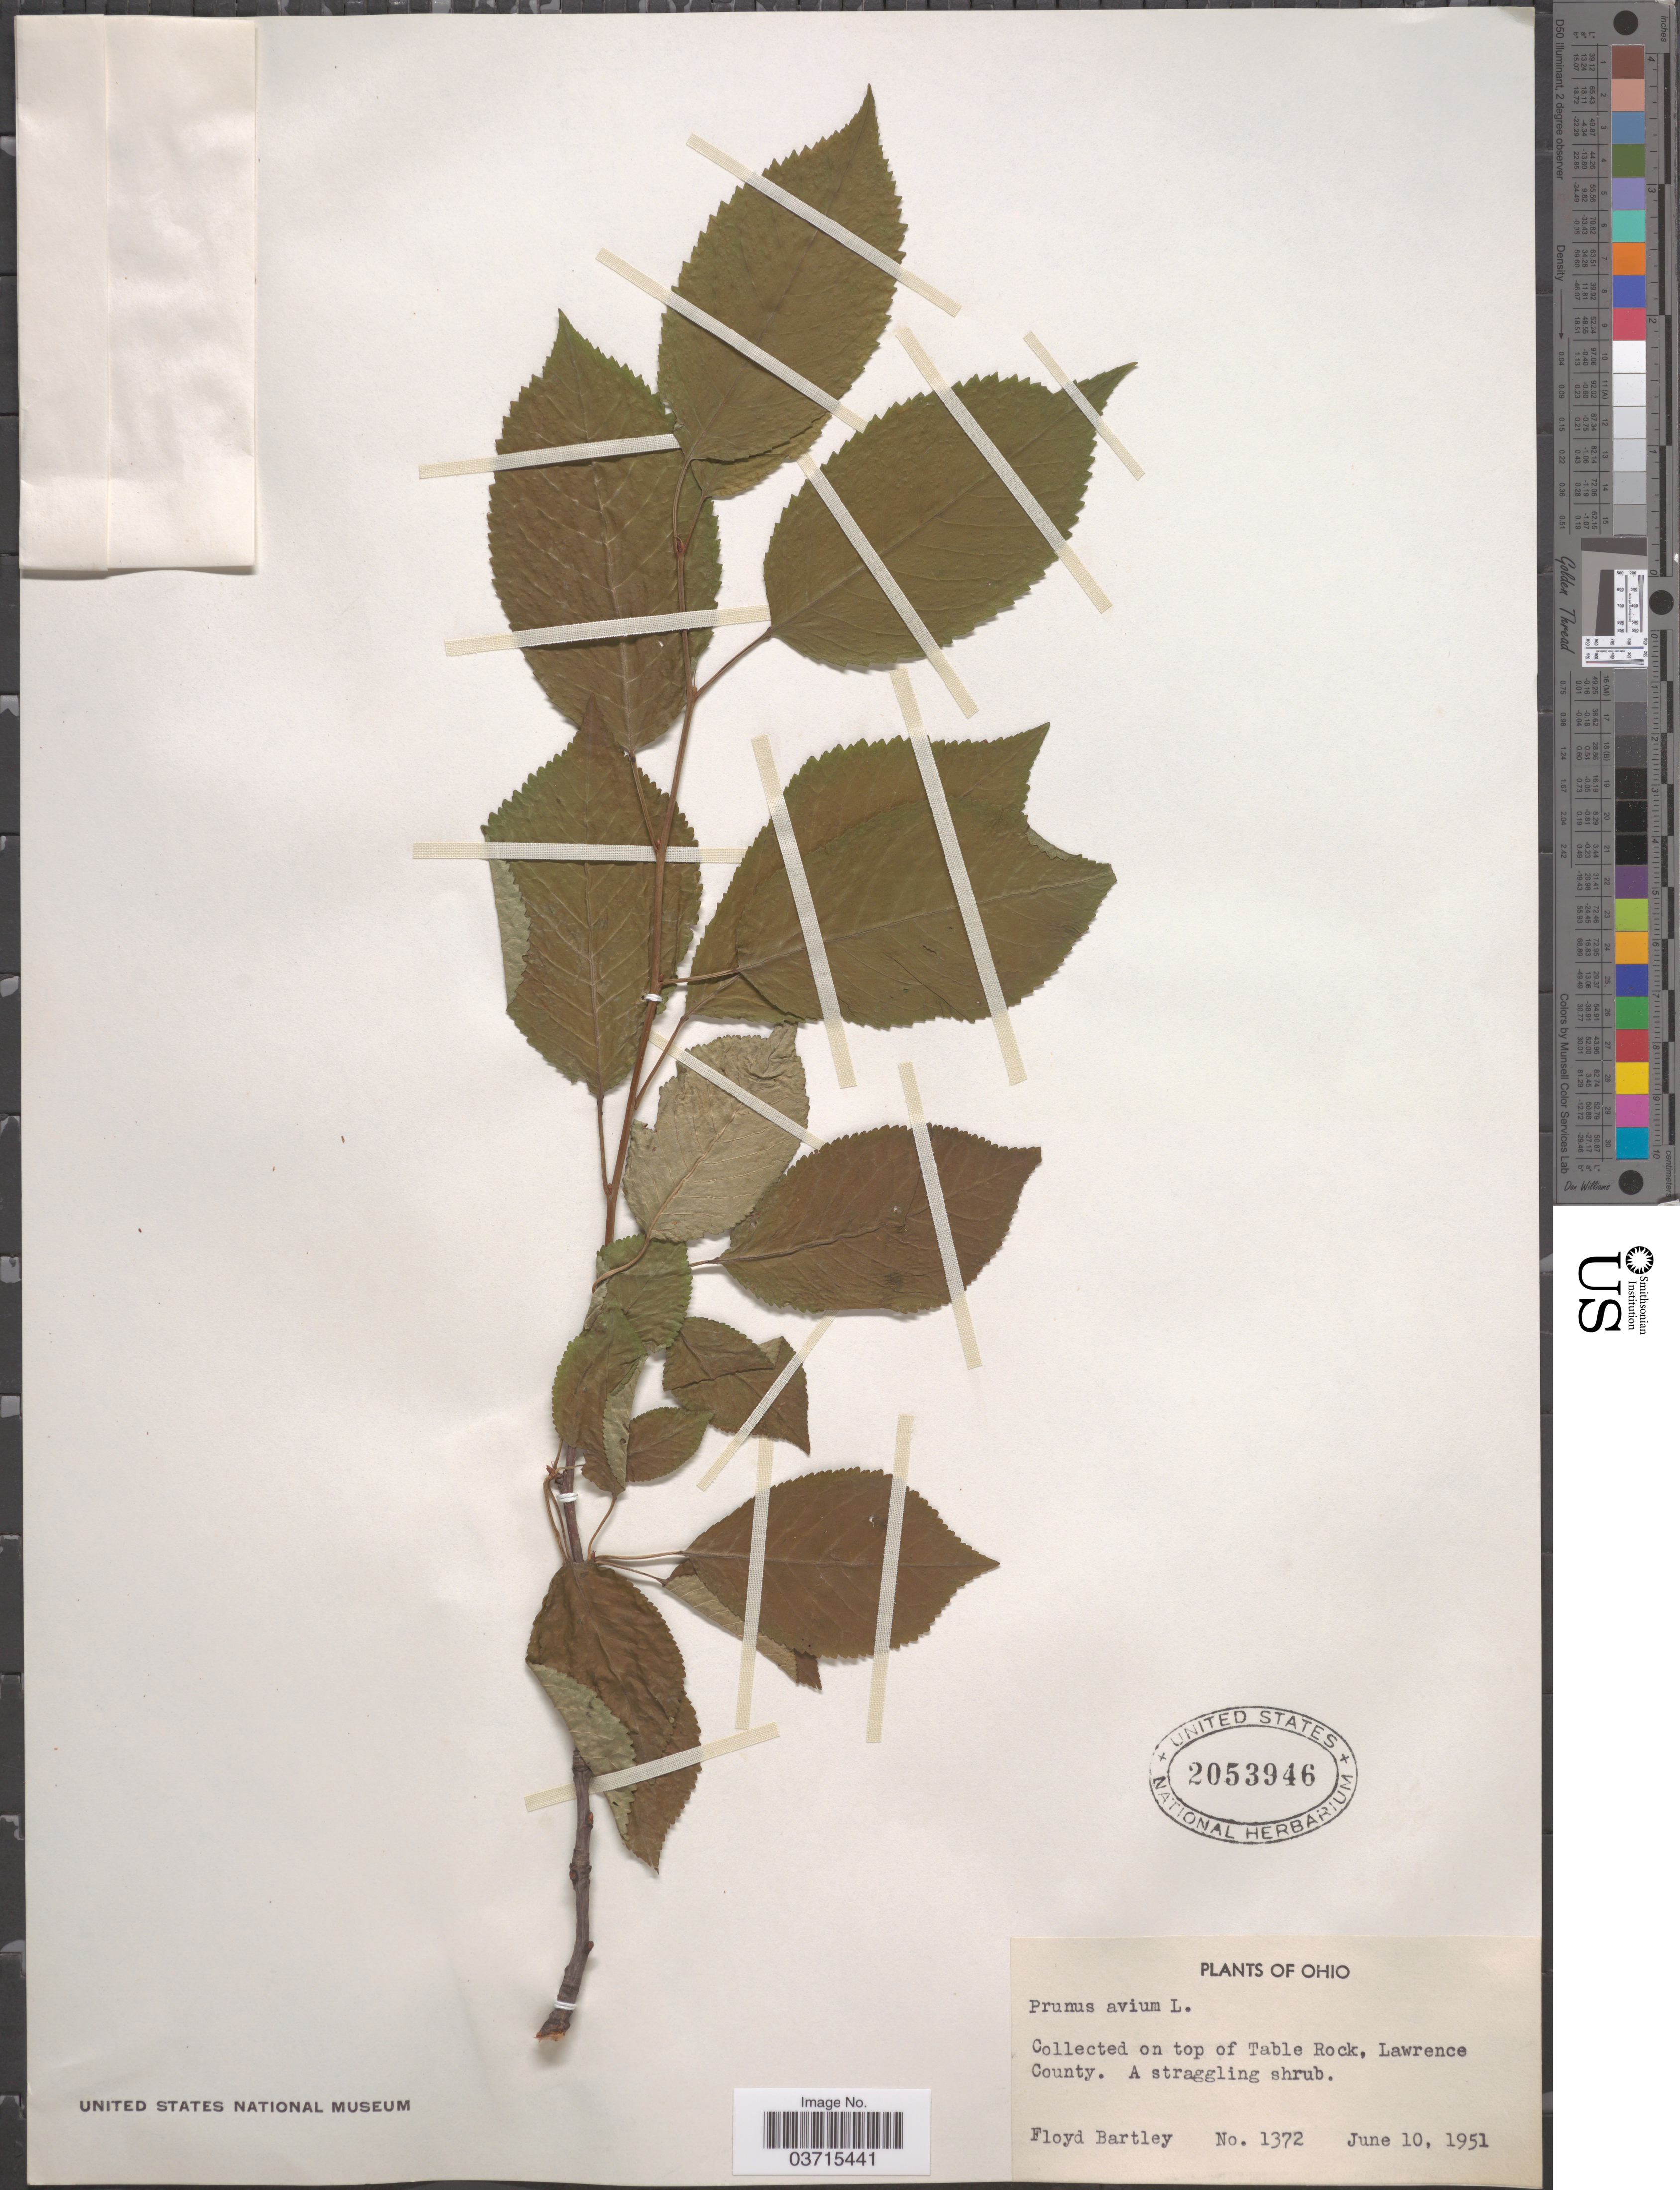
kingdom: Plantae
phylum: Tracheophyta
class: Magnoliopsida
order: Rosales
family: Rosaceae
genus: Prunus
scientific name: Prunus avium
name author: L.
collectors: F. Bartley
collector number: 1372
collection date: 1951-06-10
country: United States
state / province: Ohio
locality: On top of Table Rock, Lawrence County.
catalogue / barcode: US 2053946